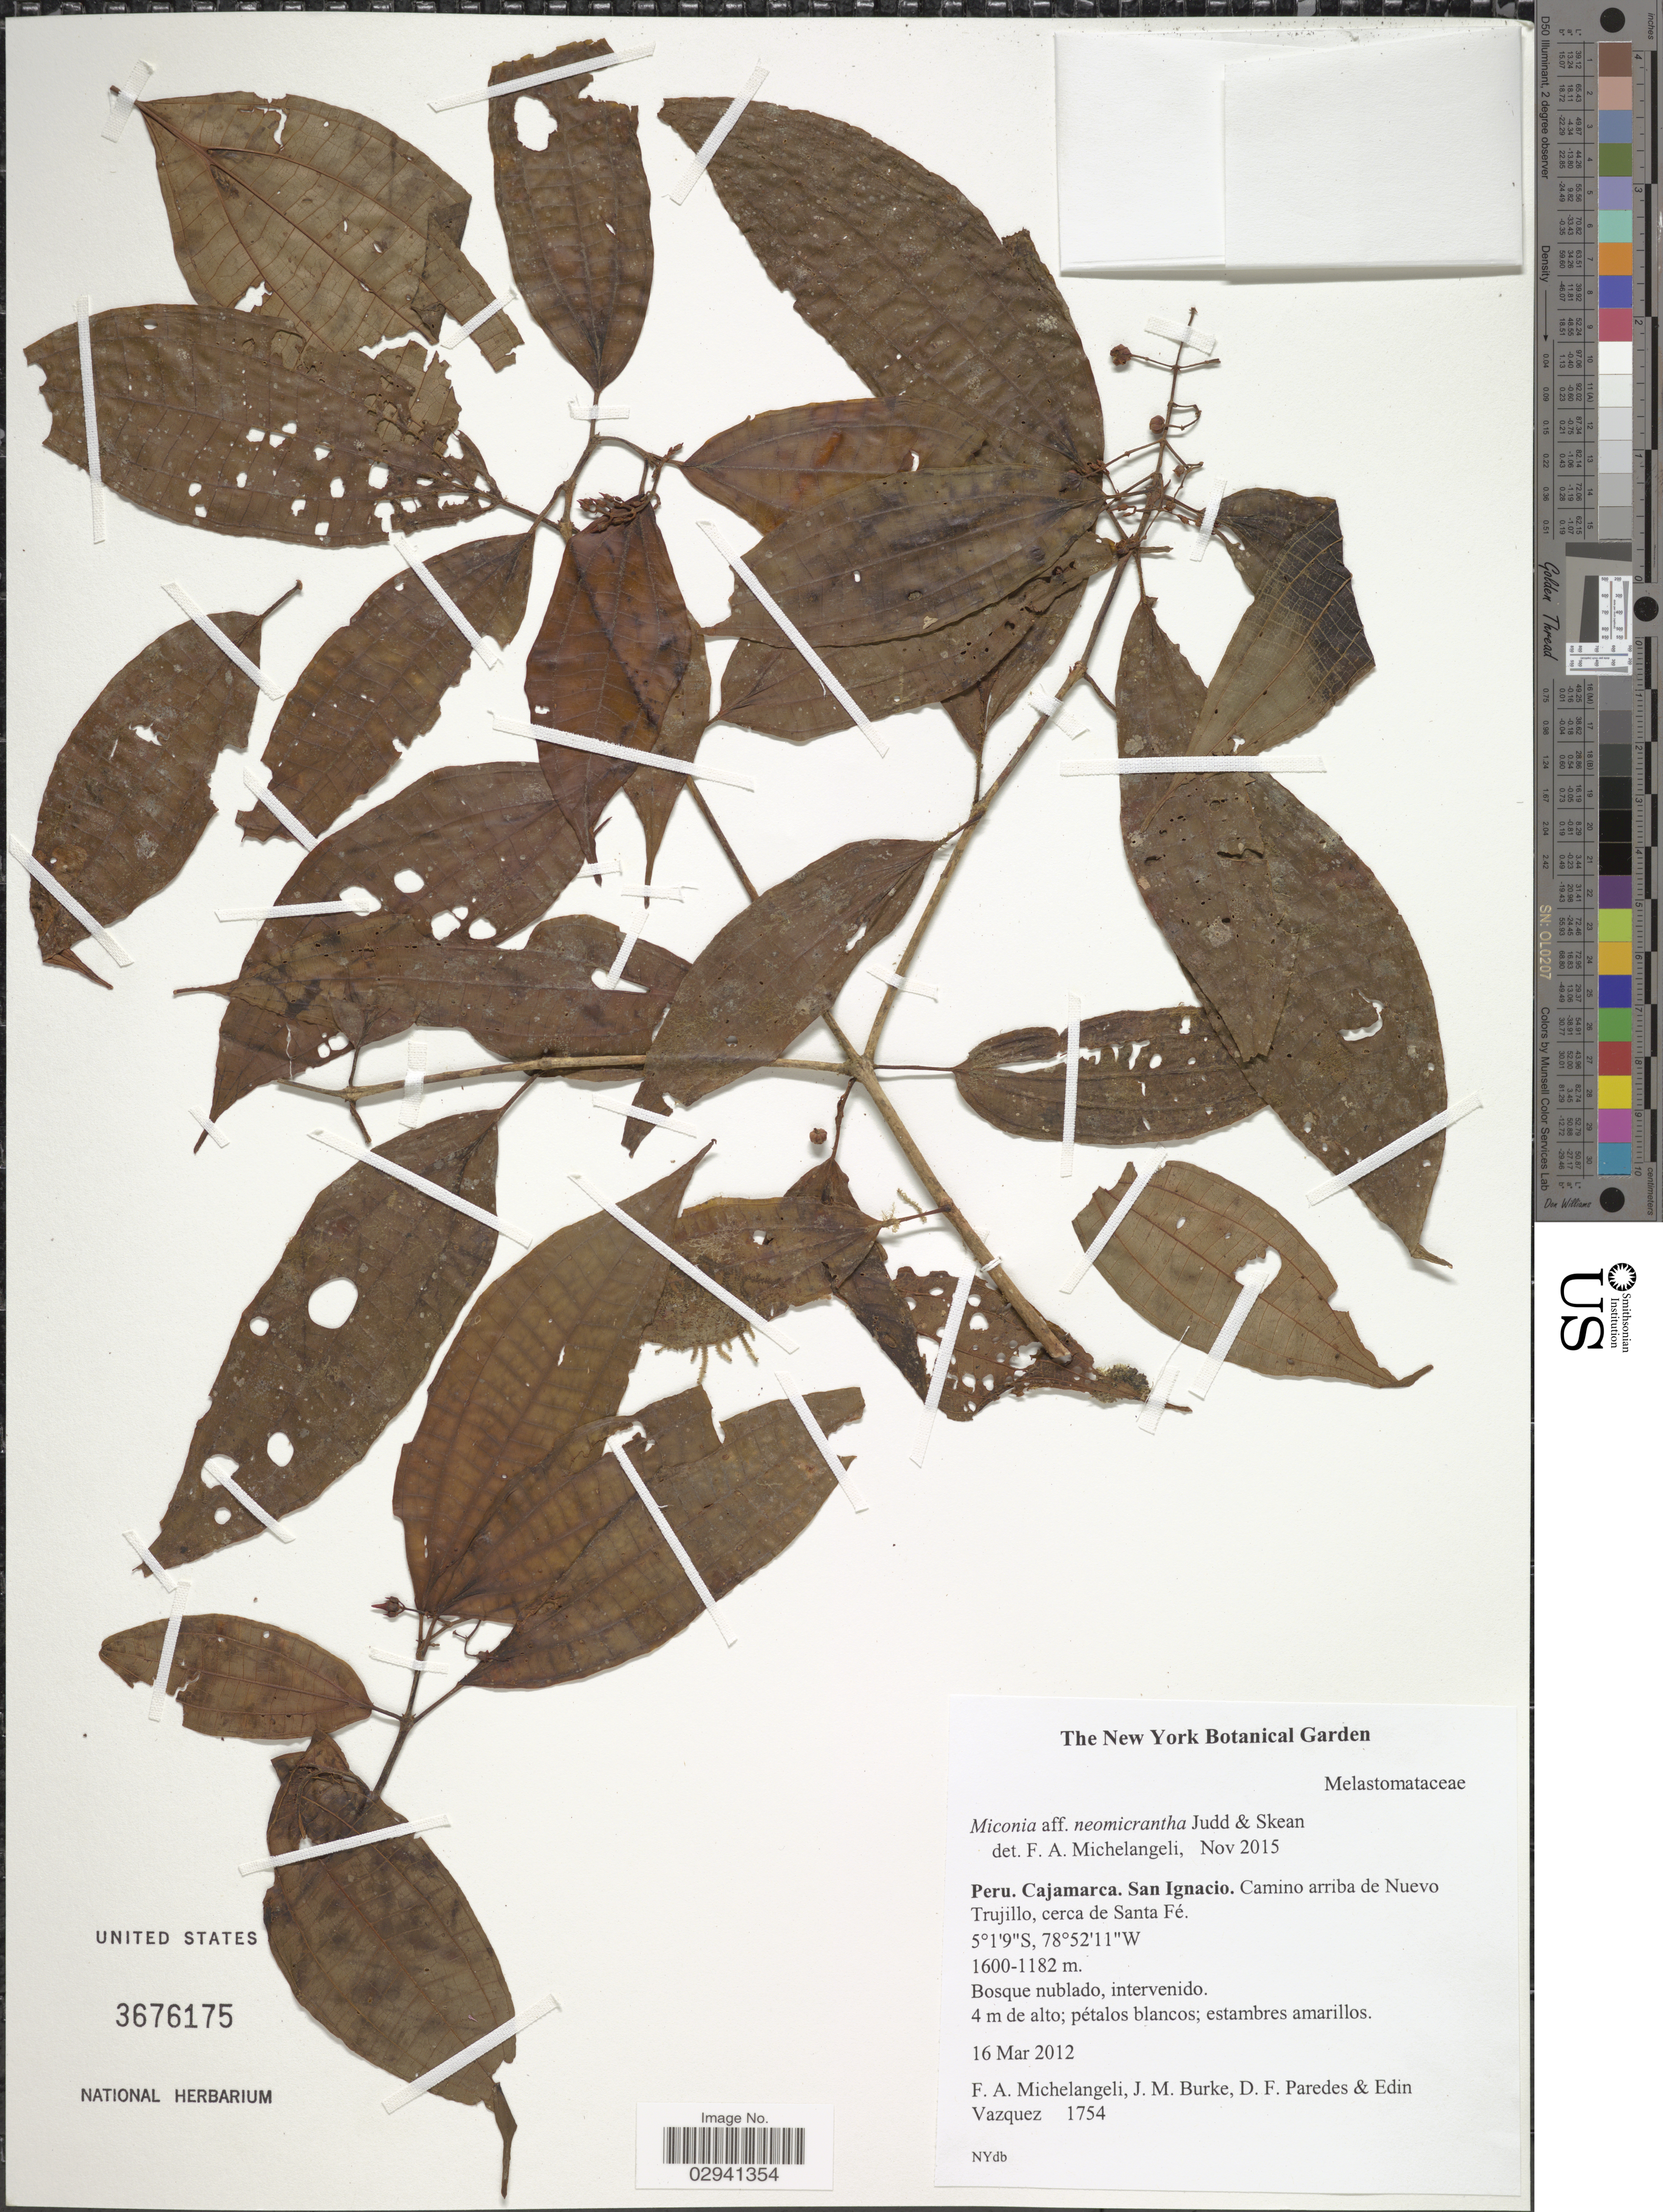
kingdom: Plantae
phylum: Tracheophyta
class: Magnoliopsida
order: Myrtales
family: Melastomataceae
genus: Miconia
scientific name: Miconia neomicrantha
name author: Judd & Skean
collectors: F. A. Michelangeli, Jac. M. Burke, D. Paredes & E. Vazquez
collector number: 1754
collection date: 2012-03-16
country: Peru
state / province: Cajamarca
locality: San Ignacio, Camino arriba de Nuevo Trujillo, cerca de Santa Fé.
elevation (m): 1182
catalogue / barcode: US 3676175